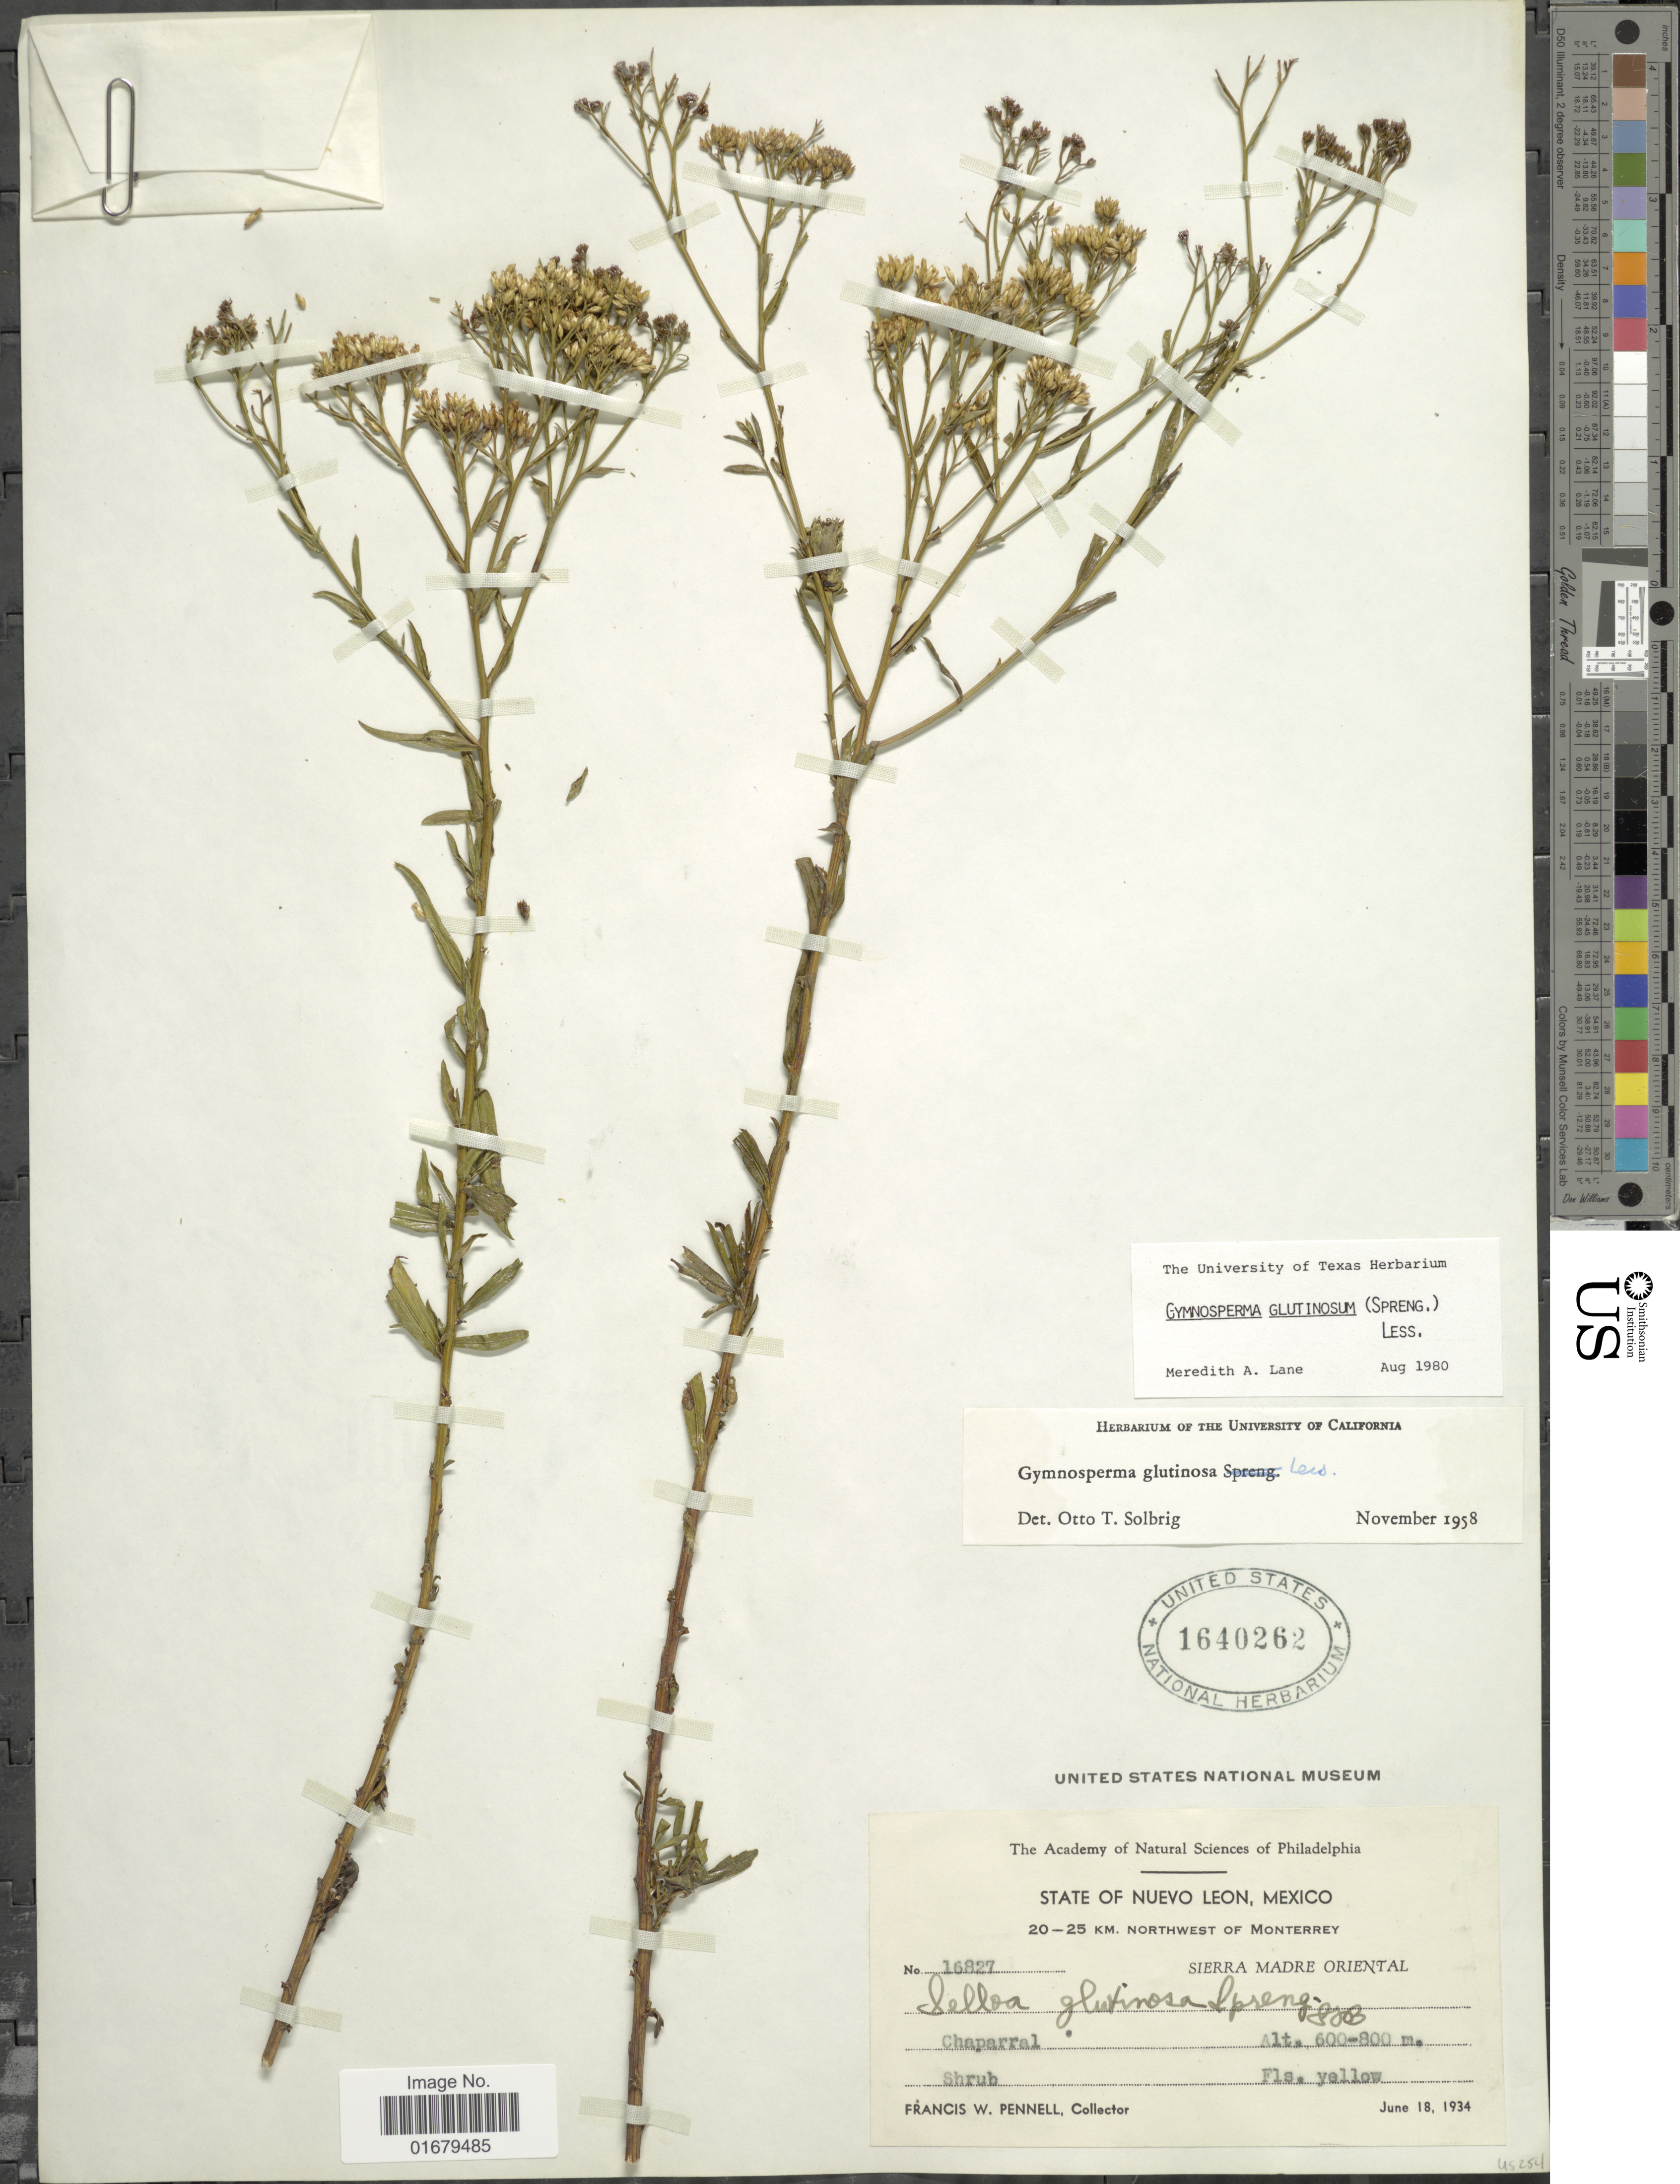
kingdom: Plantae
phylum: Tracheophyta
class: Magnoliopsida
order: Asterales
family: Asteraceae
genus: Gymnosperma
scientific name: Gymnosperma glutinosum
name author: (Spreng.) Less.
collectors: F. W. Pennell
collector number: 16827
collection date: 1934-06-18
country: Mexico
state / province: Nuevo León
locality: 20-25 Km. northwest of Monterey, Sierra Madre Oriental, Chaparral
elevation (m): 600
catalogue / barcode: US 1640262